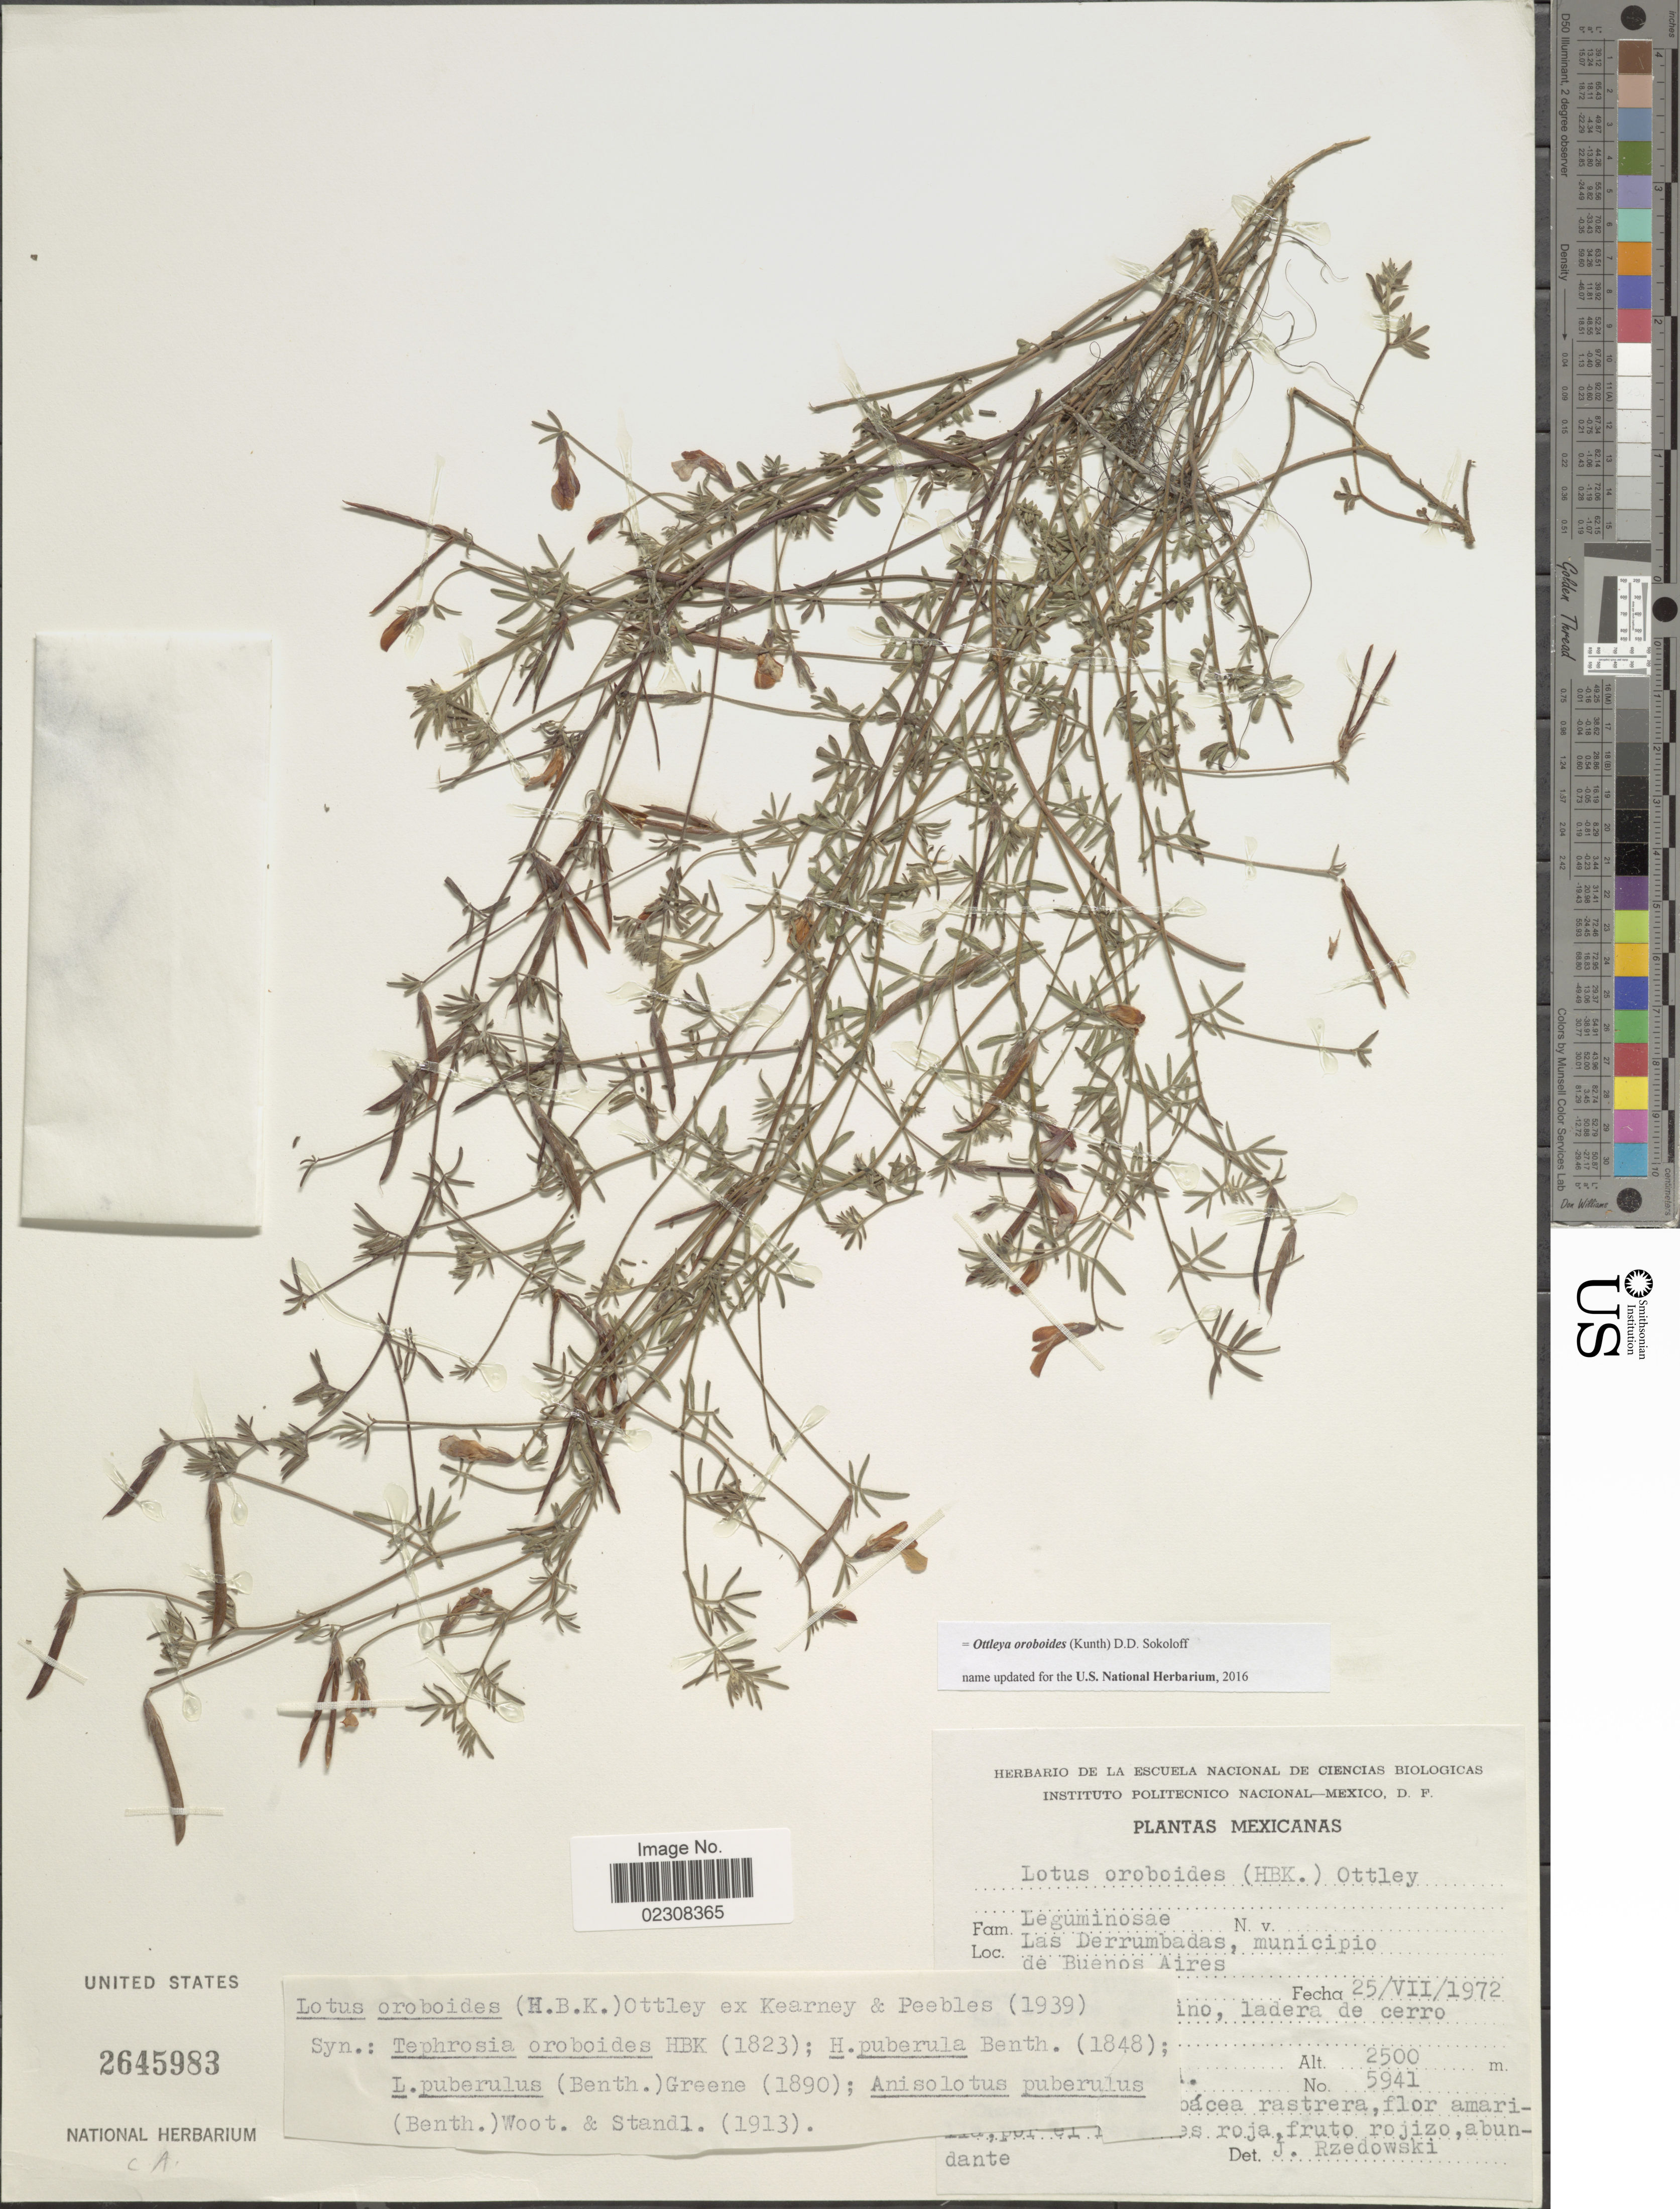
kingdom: Plantae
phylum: Tracheophyta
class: Magnoliopsida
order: Fabales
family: Fabaceae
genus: Ottleya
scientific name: Ottleya oroboides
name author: (Kunth) D.D. Sokoloff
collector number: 5941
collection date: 1972-07-25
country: Mexico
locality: Las Derrumbadas, municipio de Buenos Aires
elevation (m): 2500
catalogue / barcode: US 2645983